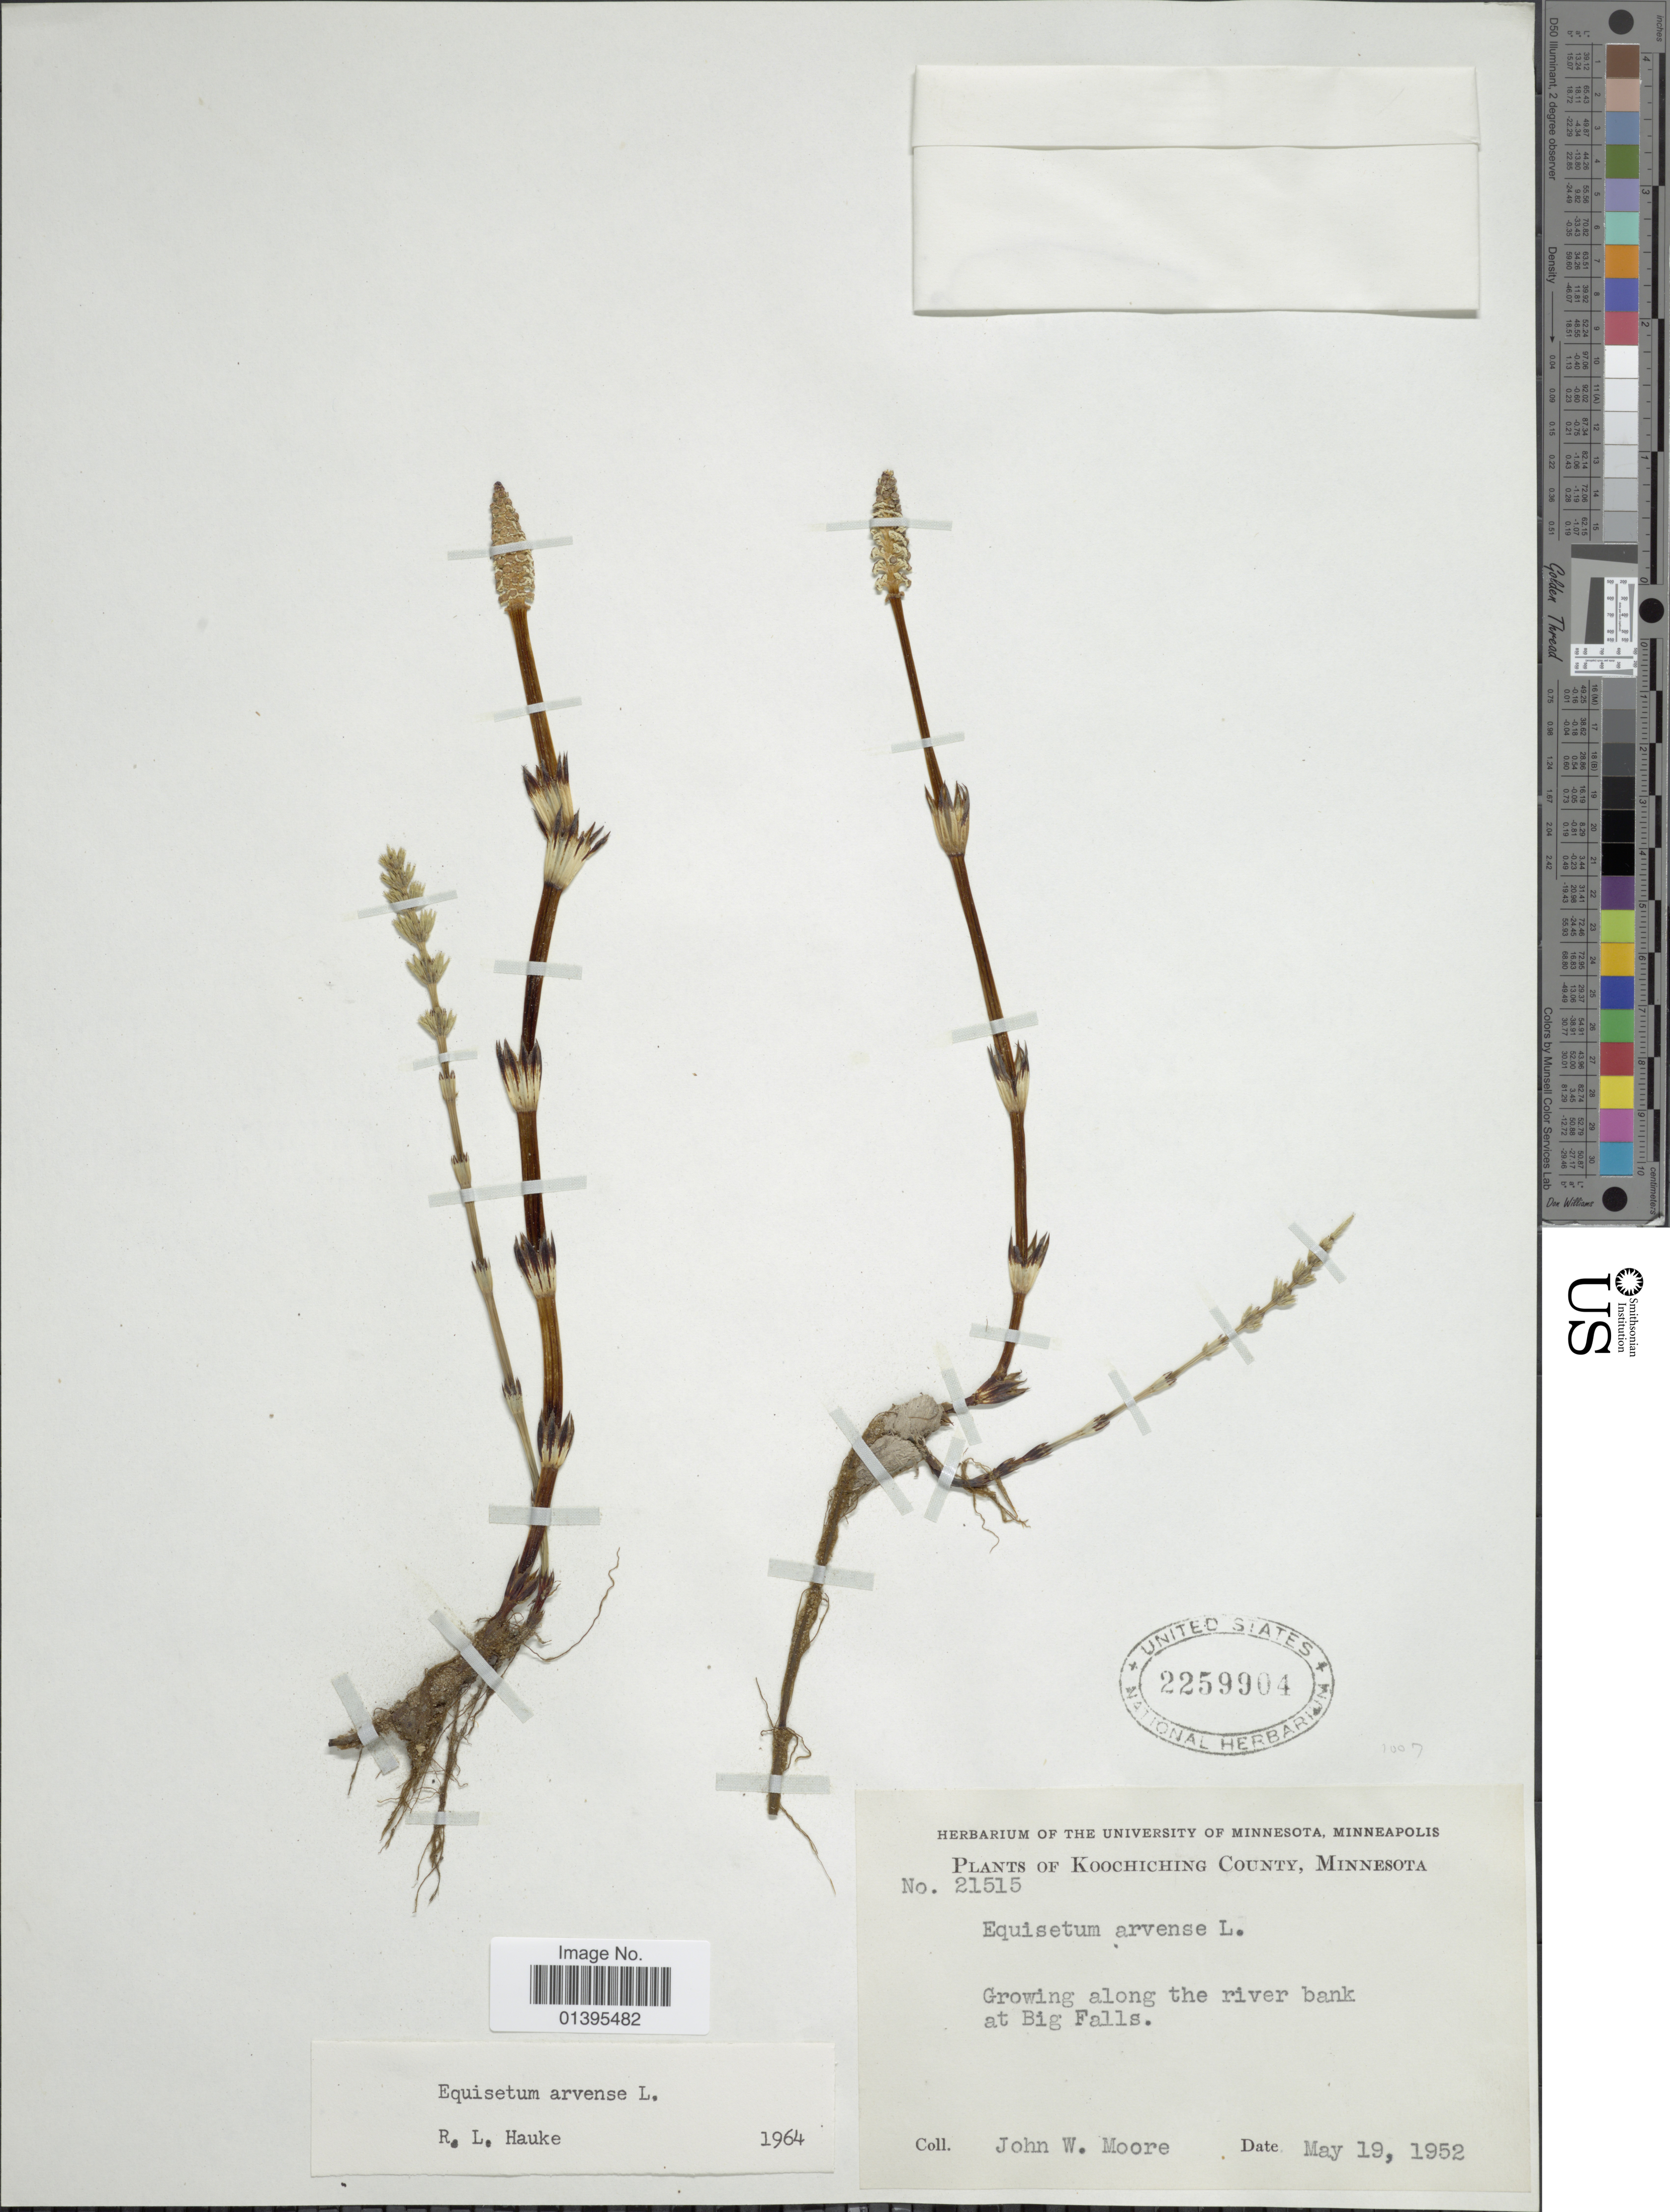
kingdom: Plantae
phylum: Tracheophyta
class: Polypodiopsida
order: Equisetales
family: Equisetaceae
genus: Equisetum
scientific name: Equisetum arvense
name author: L.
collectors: J. W. Moore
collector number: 21515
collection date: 1952-05-19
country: United States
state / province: Minnesota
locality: Koochinching County, along the river bank at Bigg Falls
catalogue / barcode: US 2259904